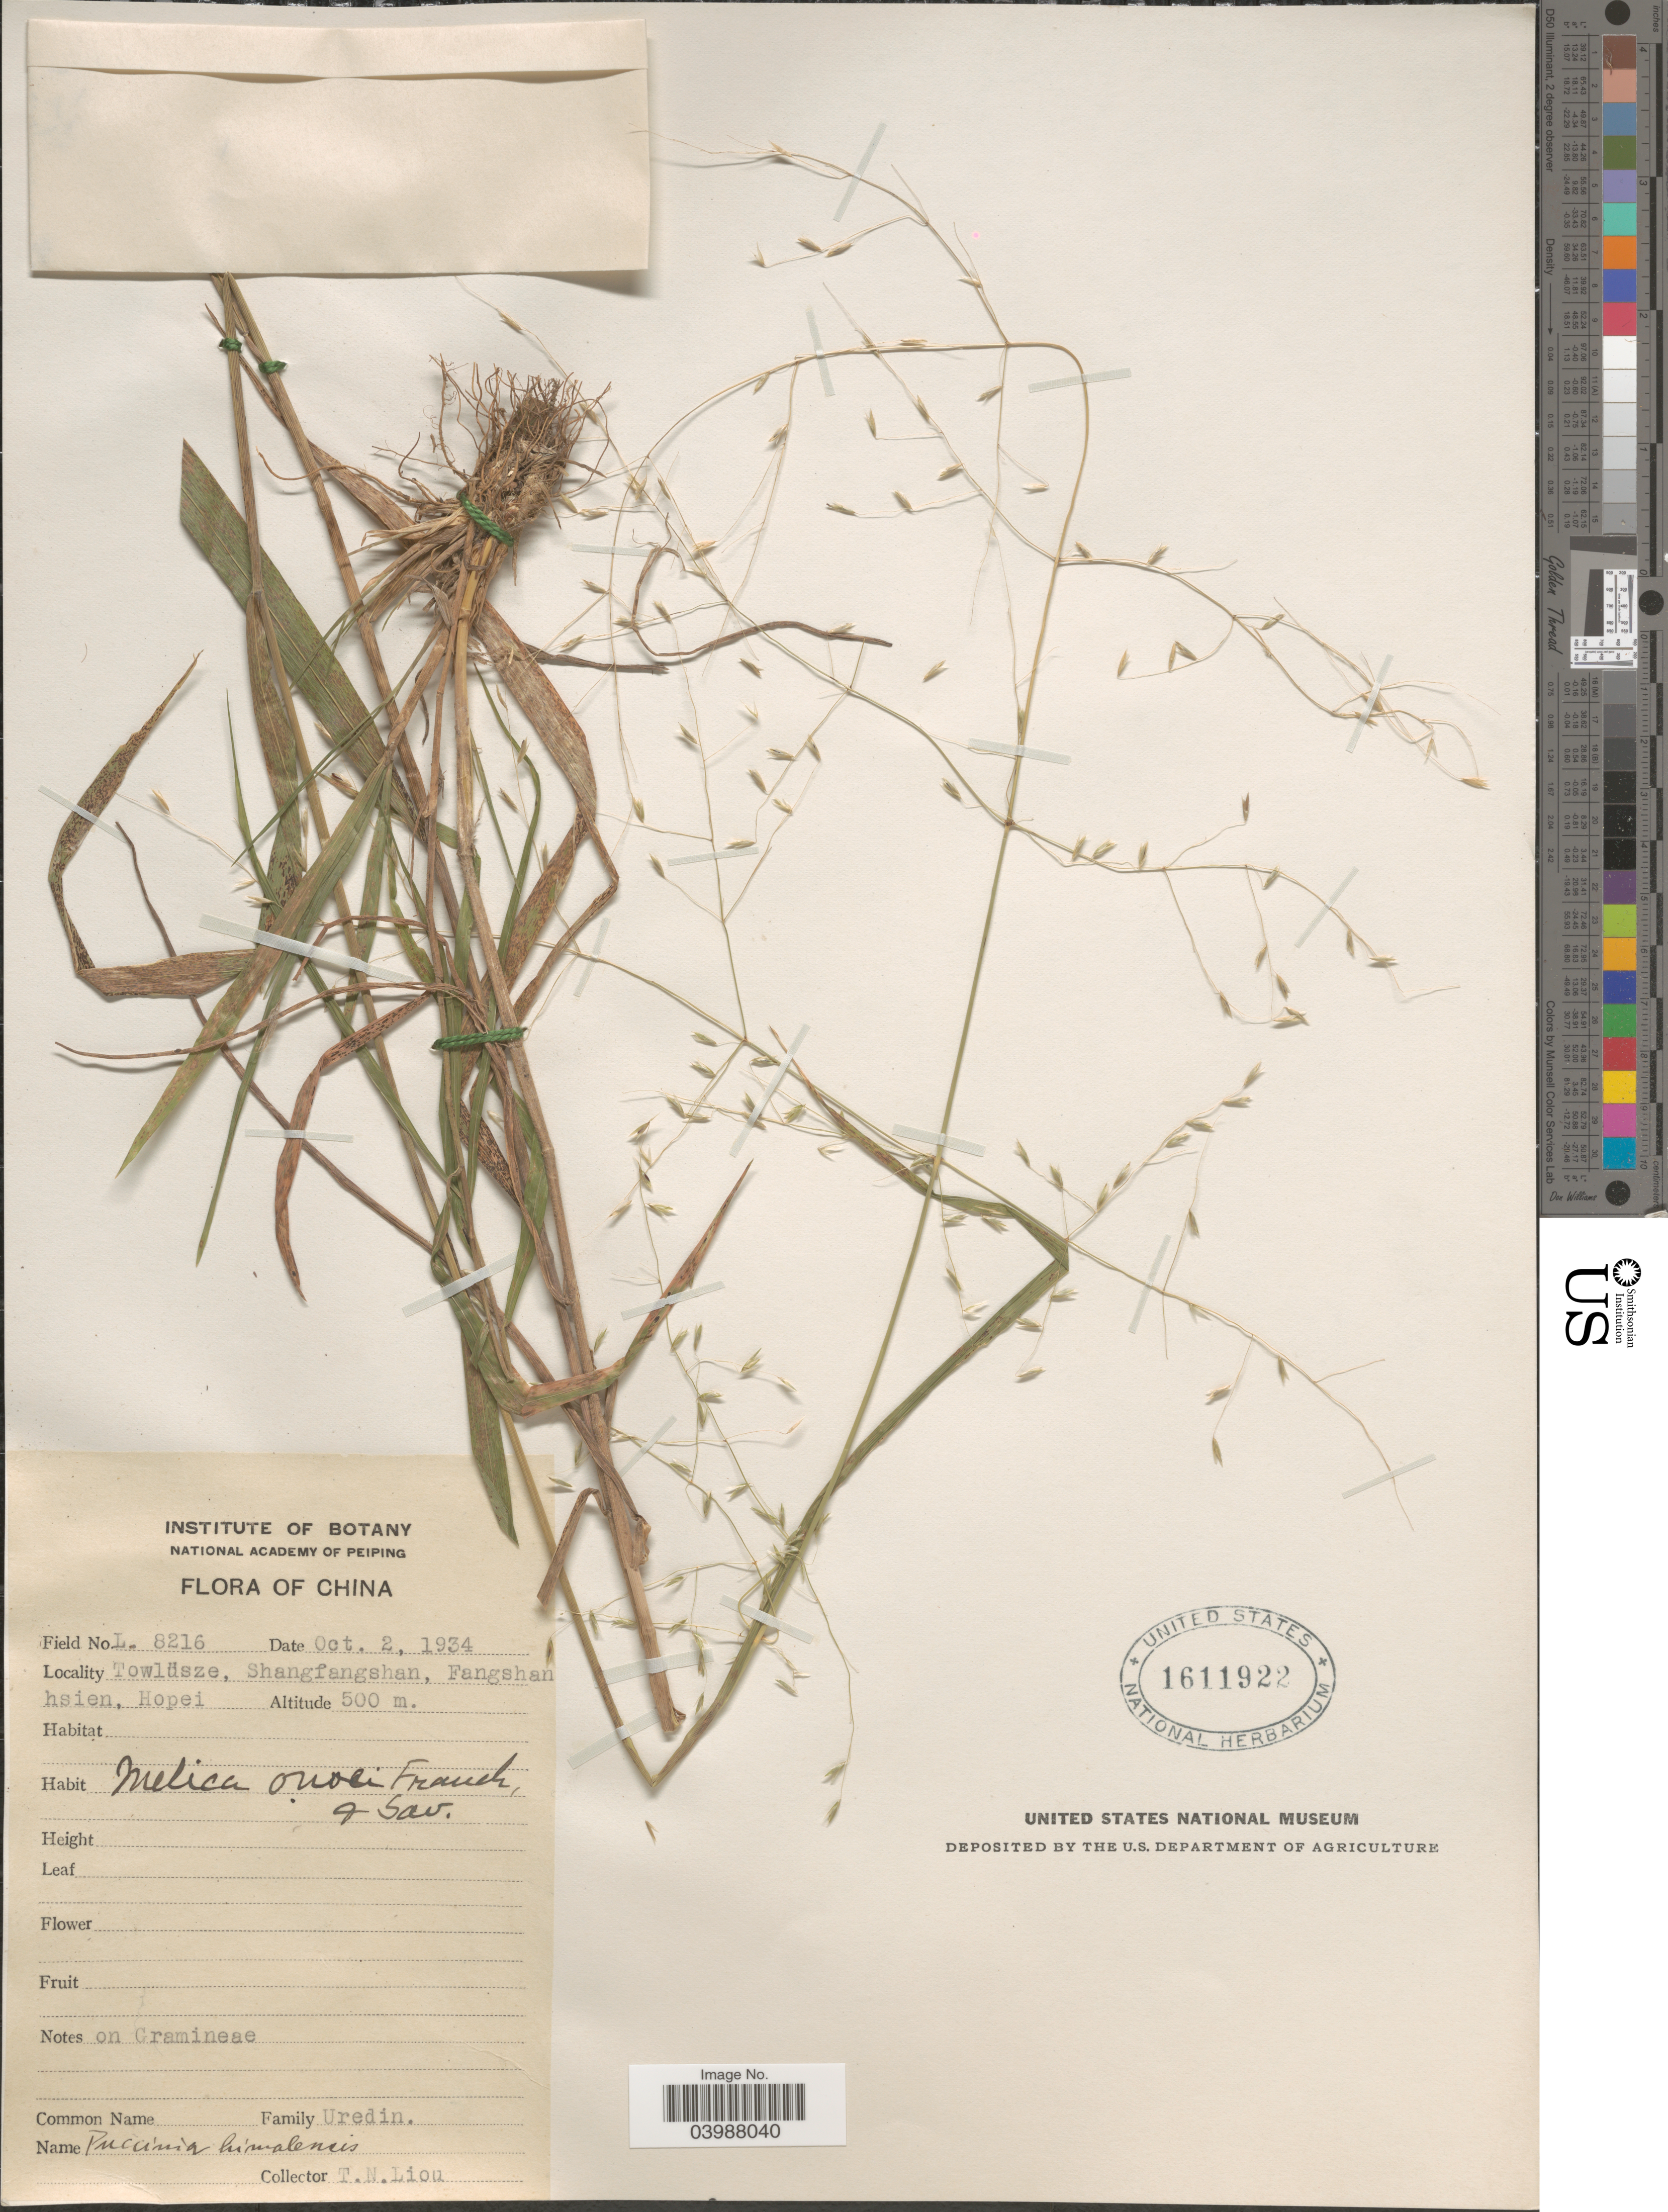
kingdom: Plantae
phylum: Tracheophyta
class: Liliopsida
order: Poales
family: Poaceae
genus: Melica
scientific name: Melica onoei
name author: Franch. & Sav.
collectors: T. N. Liou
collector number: L.8216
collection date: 1934-10-02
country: China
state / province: Hebei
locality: Towlüsze, Shangfangshan, Fangshan hsien, Hopei.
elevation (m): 500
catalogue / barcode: US 1611922